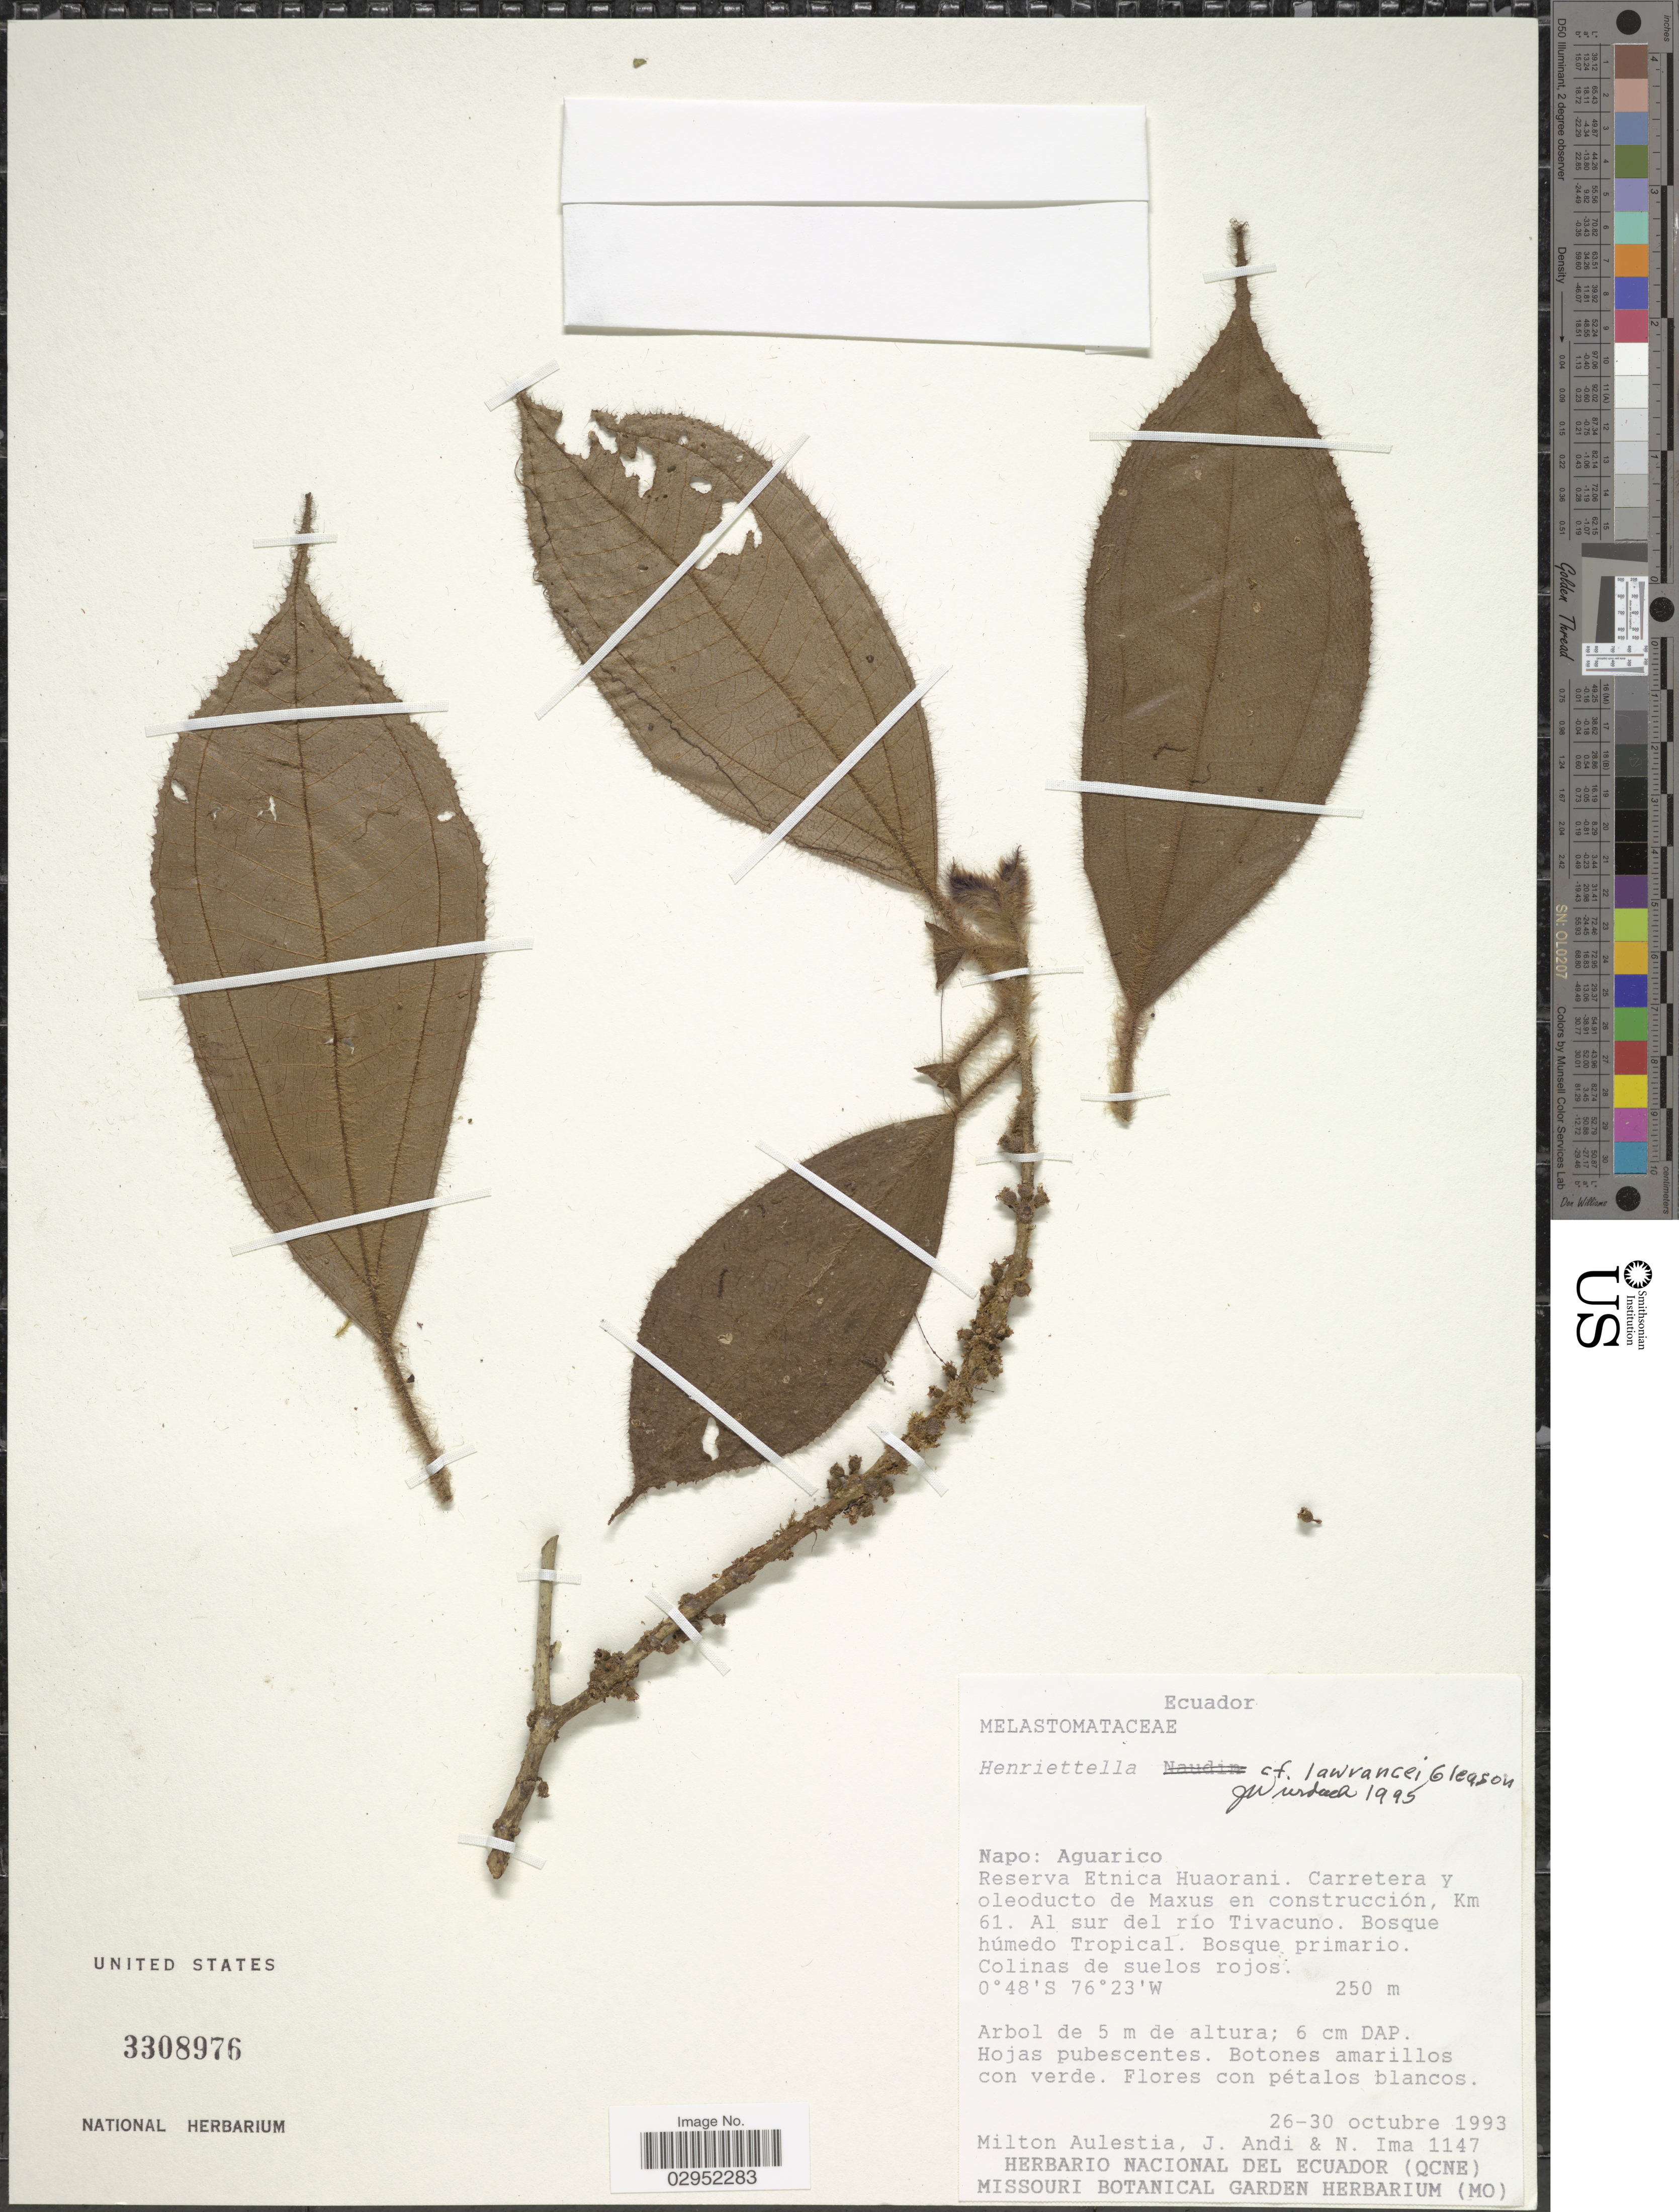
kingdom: Plantae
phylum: Tracheophyta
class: Magnoliopsida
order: Myrtales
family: Melastomataceae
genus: Henriettea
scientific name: Henriettea lawrancei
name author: (Gleason) Penneys et al.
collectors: M. Aulestia, J. Andi & N. Ima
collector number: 1147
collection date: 1993-10-26/1993-10-30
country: Ecuador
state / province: Napo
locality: Aguarico. Reserva Etnica Huaorani. Carretera y oleoducto de Maxus en construcción, Km 61. Al sure del río Tivacuno. Bosque húmedo Tropical.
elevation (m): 250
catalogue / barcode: US 3308976